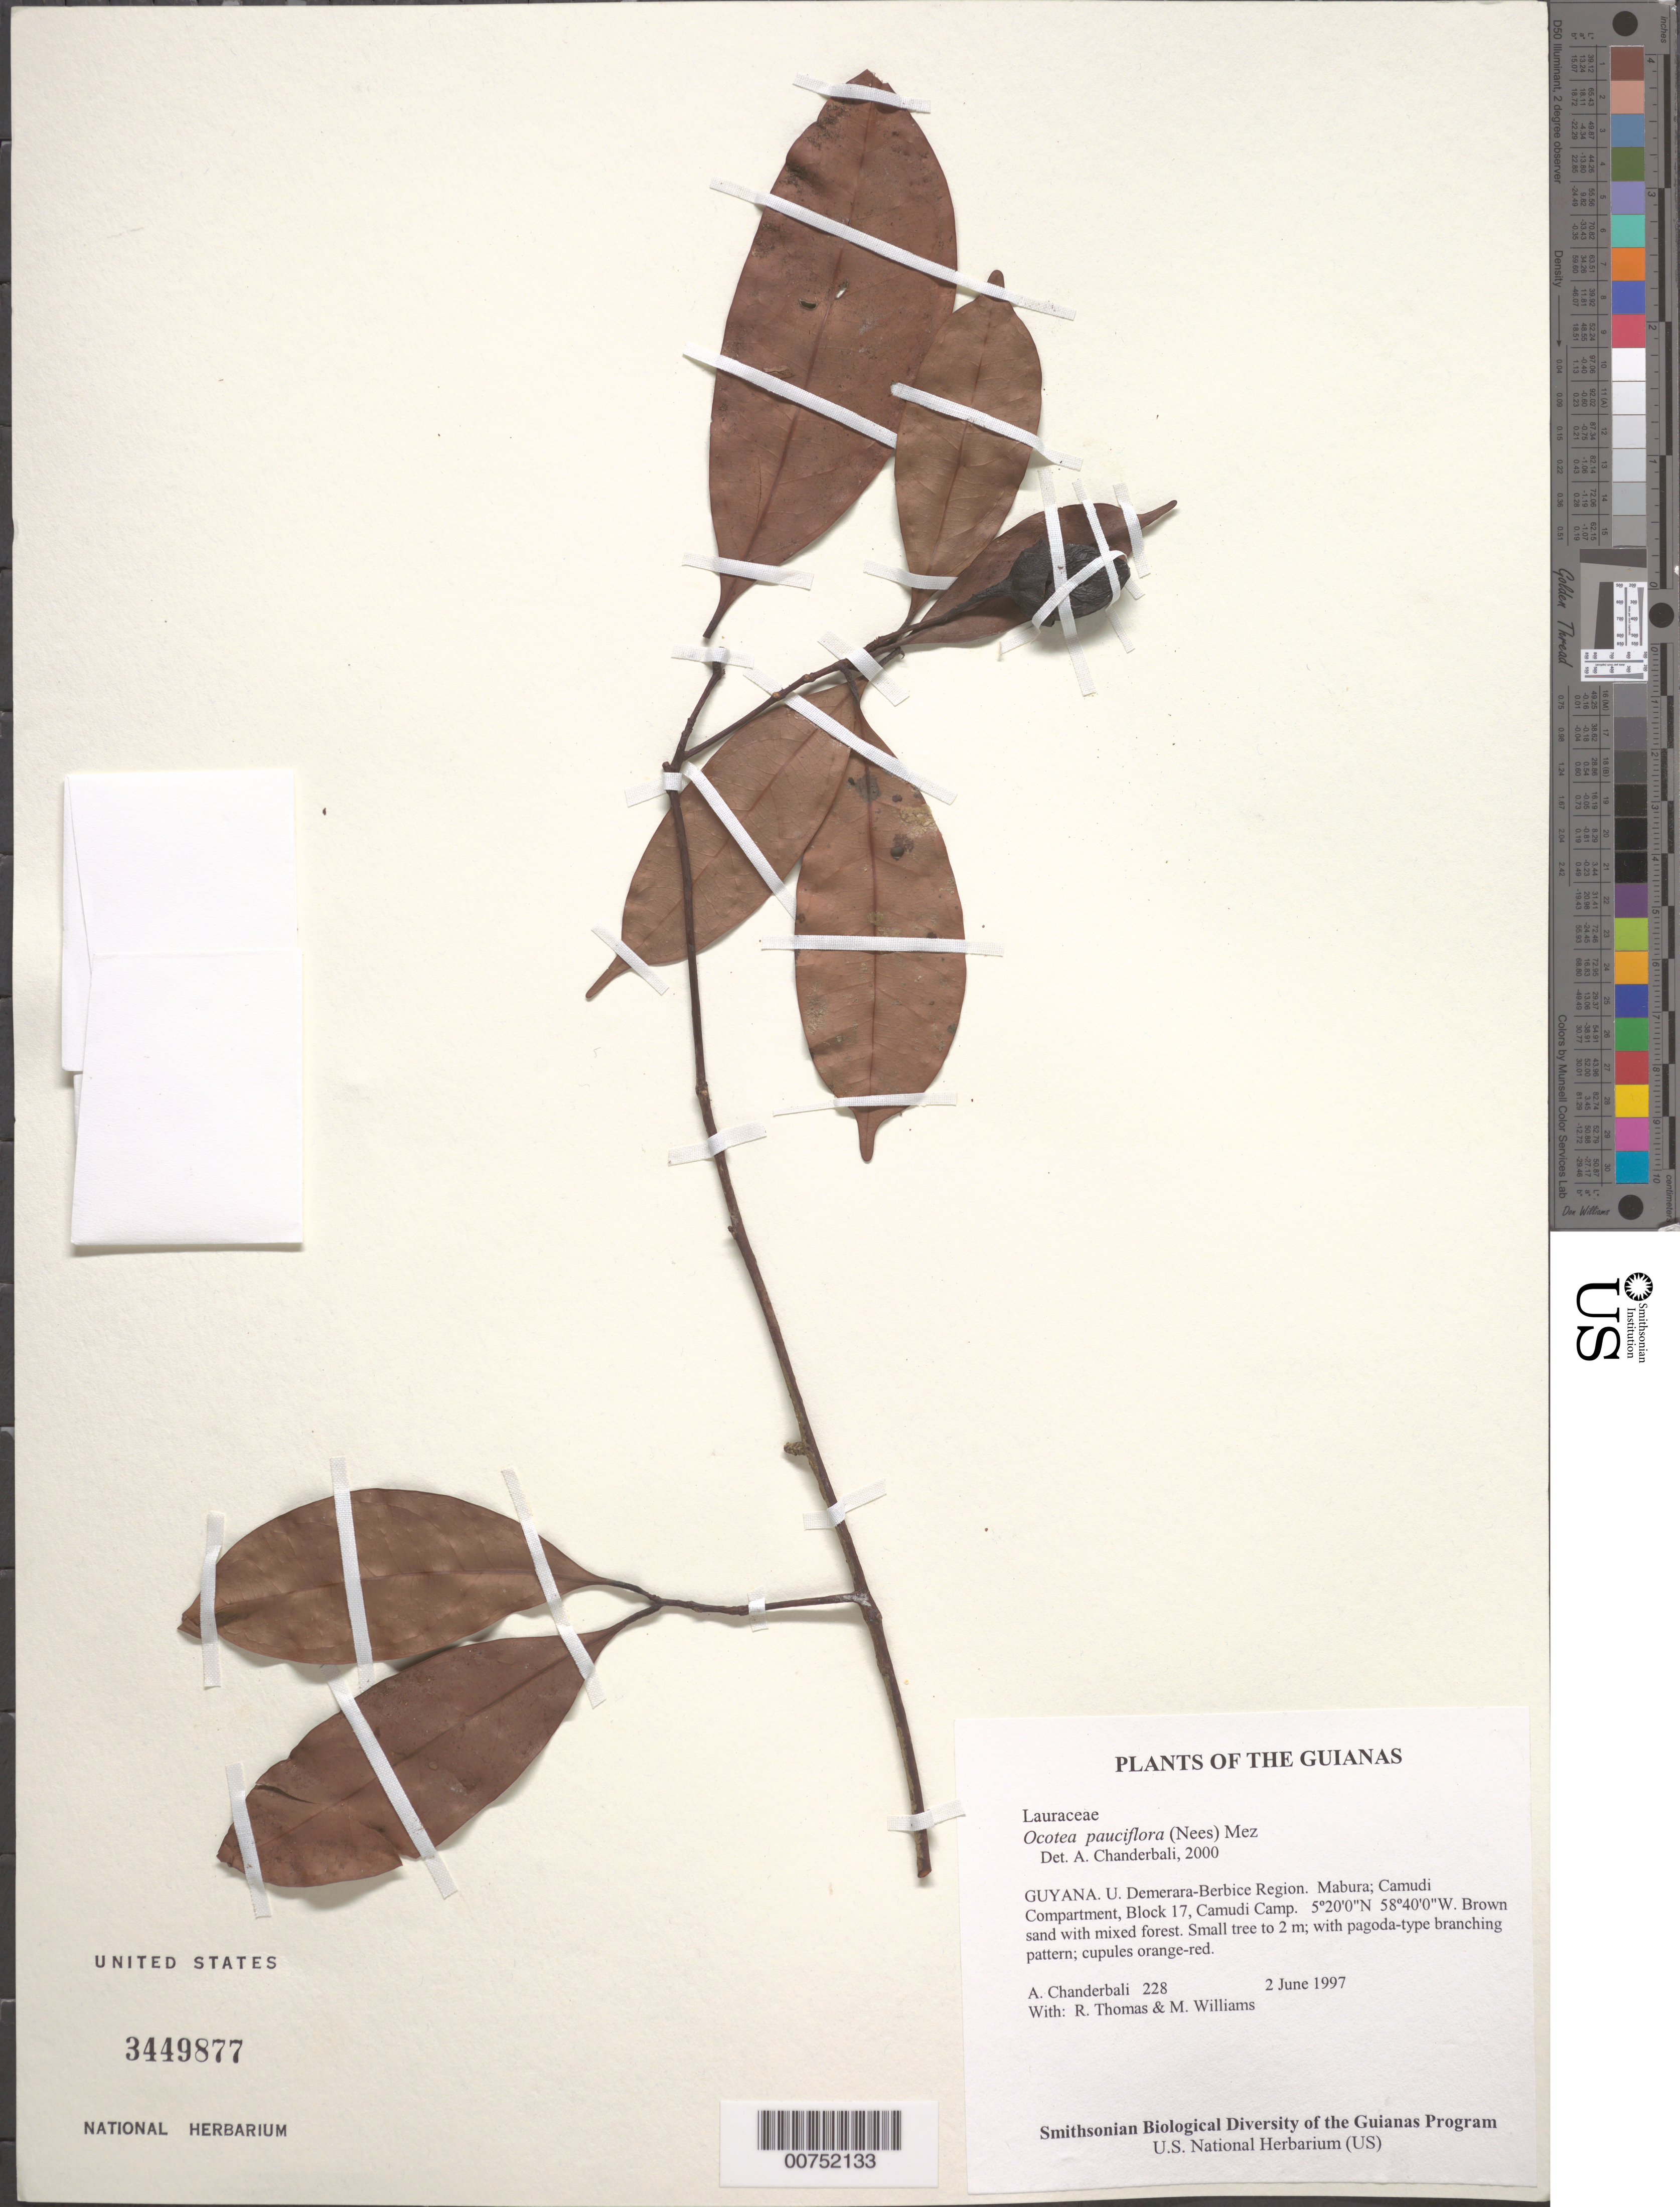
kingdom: Plantae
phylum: Tracheophyta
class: Magnoliopsida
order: Laurales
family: Lauraceae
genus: Ocotea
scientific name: Ocotea pauciflora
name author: (Nees) Mez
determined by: Chanderbali, Andre Shashi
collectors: A. S. Chanderbali, R. Thomas & M. Williams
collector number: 228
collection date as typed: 2 June 1997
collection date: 1997-06-02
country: Guyana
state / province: U. Demerara-Berbice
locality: Mabura; Camudi Compartment, Block 17, Camudi Camp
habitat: Brown sand with mixed forest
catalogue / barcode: US 3449877